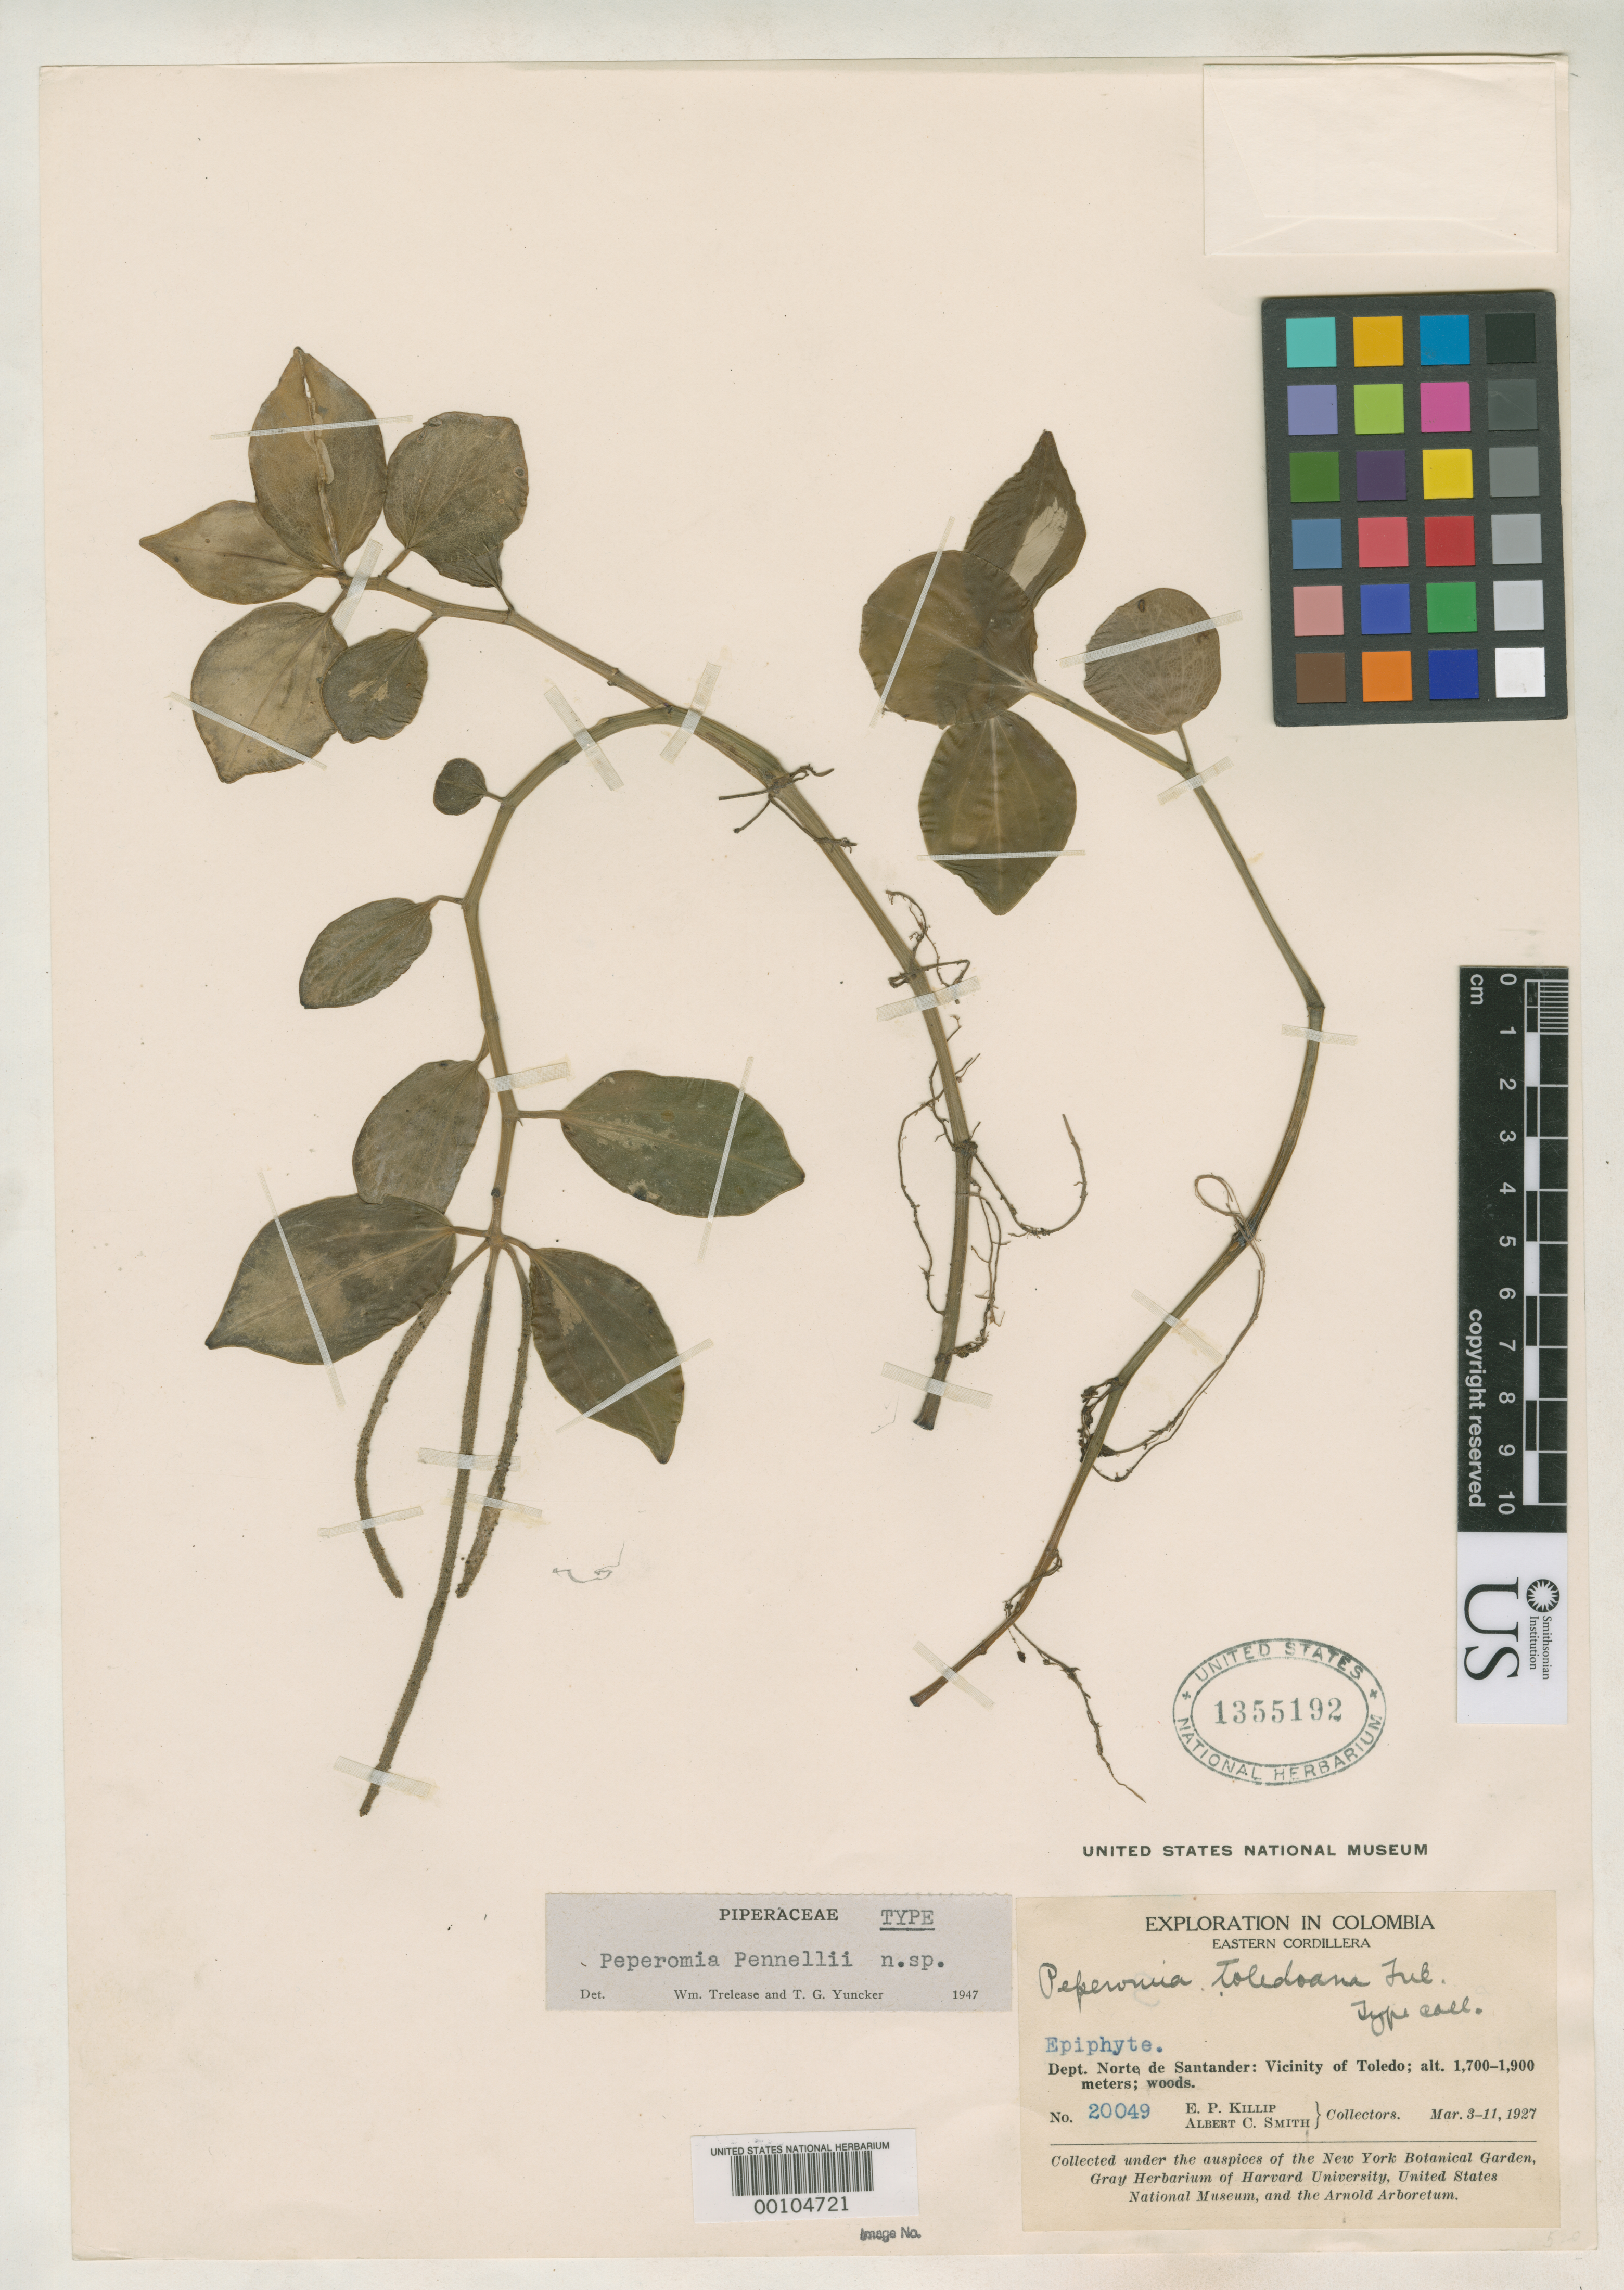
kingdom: Plantae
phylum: Tracheophyta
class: Magnoliopsida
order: Piperales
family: Piperaceae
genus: Peperomia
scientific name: Peperomia pennellii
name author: Trel. & Yunck.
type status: Holotype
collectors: E. P. Killip & A. C. Smith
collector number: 20049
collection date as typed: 03 Mar 1927 to 11 Mar 1927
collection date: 1927-03-03/1927-03-11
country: Colombia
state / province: Norte de Santander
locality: Toledo.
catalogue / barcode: US 1355192